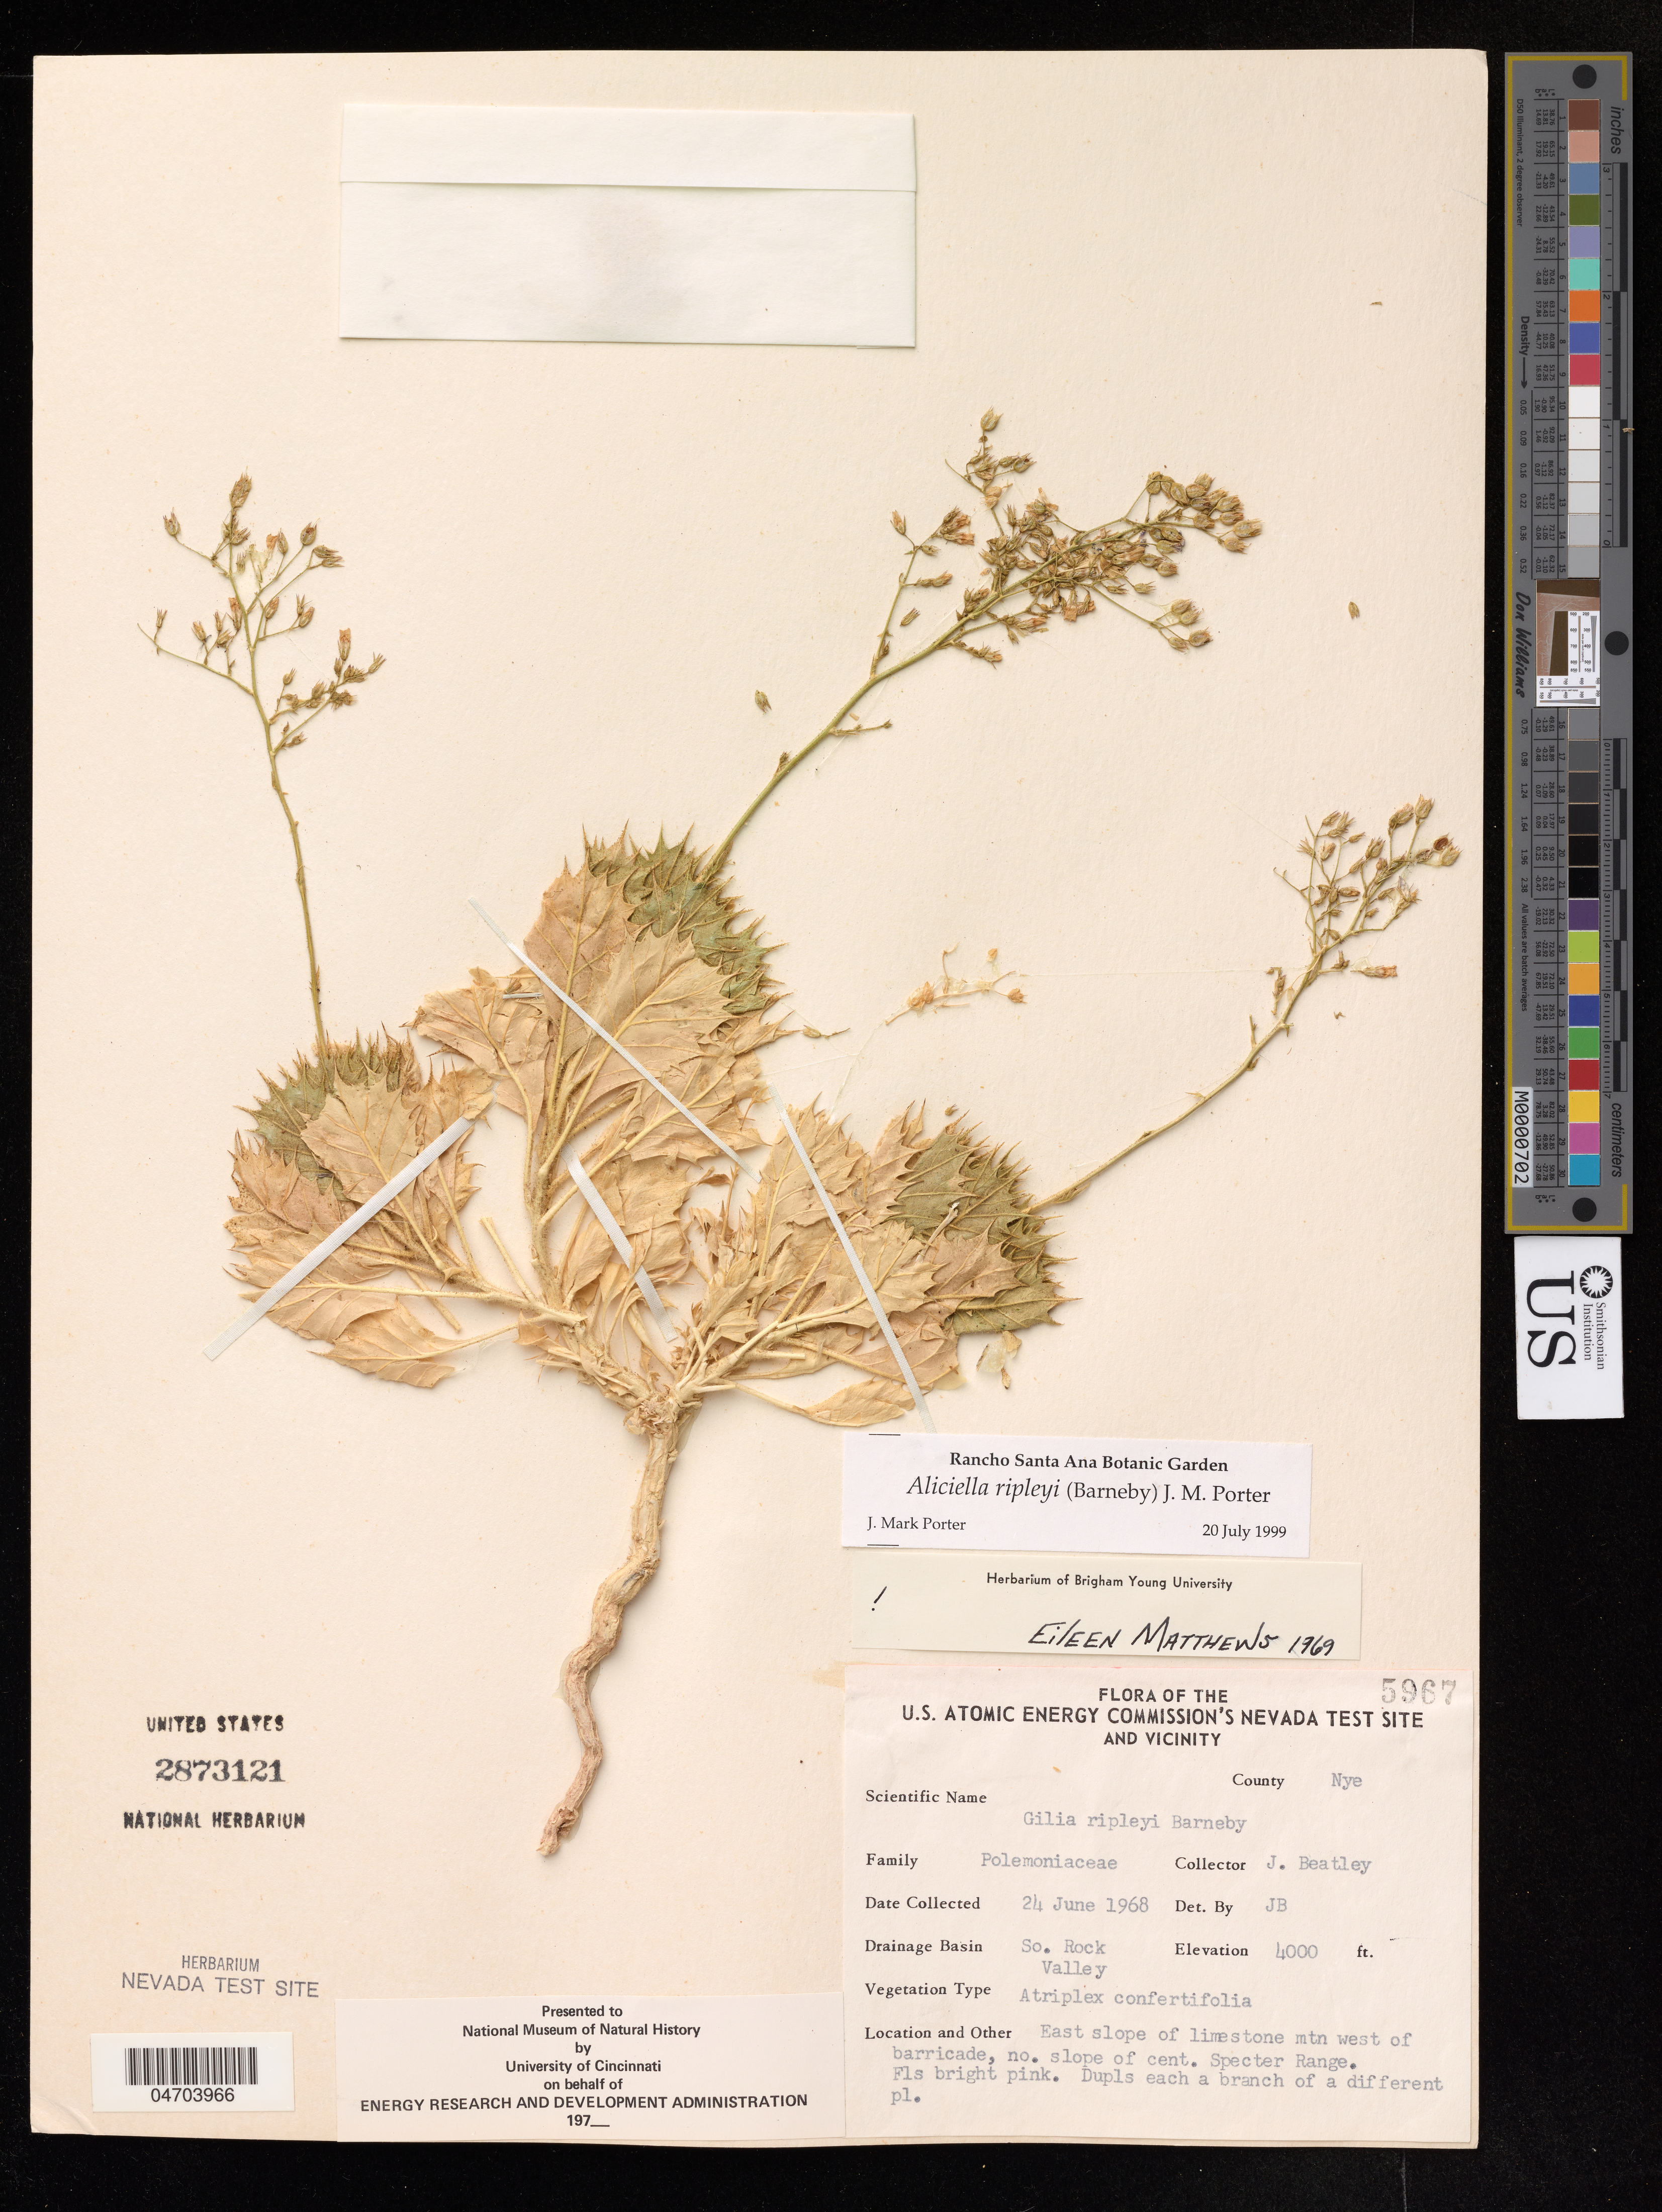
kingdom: Plantae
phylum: Tracheophyta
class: Magnoliopsida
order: Ericales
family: Polemoniaceae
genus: Aliciella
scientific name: Aliciella ripleyi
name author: (Barneby) J.M. Porter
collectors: J. Beatley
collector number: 5967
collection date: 1968-06-24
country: United States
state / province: Nevada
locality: The U. S. Atomic Energy Commission's Nevada test site and Vicinity. County Nye. Drainage Basin So. Rock Valley, East slope of limestone mtn west of barricade.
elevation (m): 1219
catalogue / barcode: US 2873121